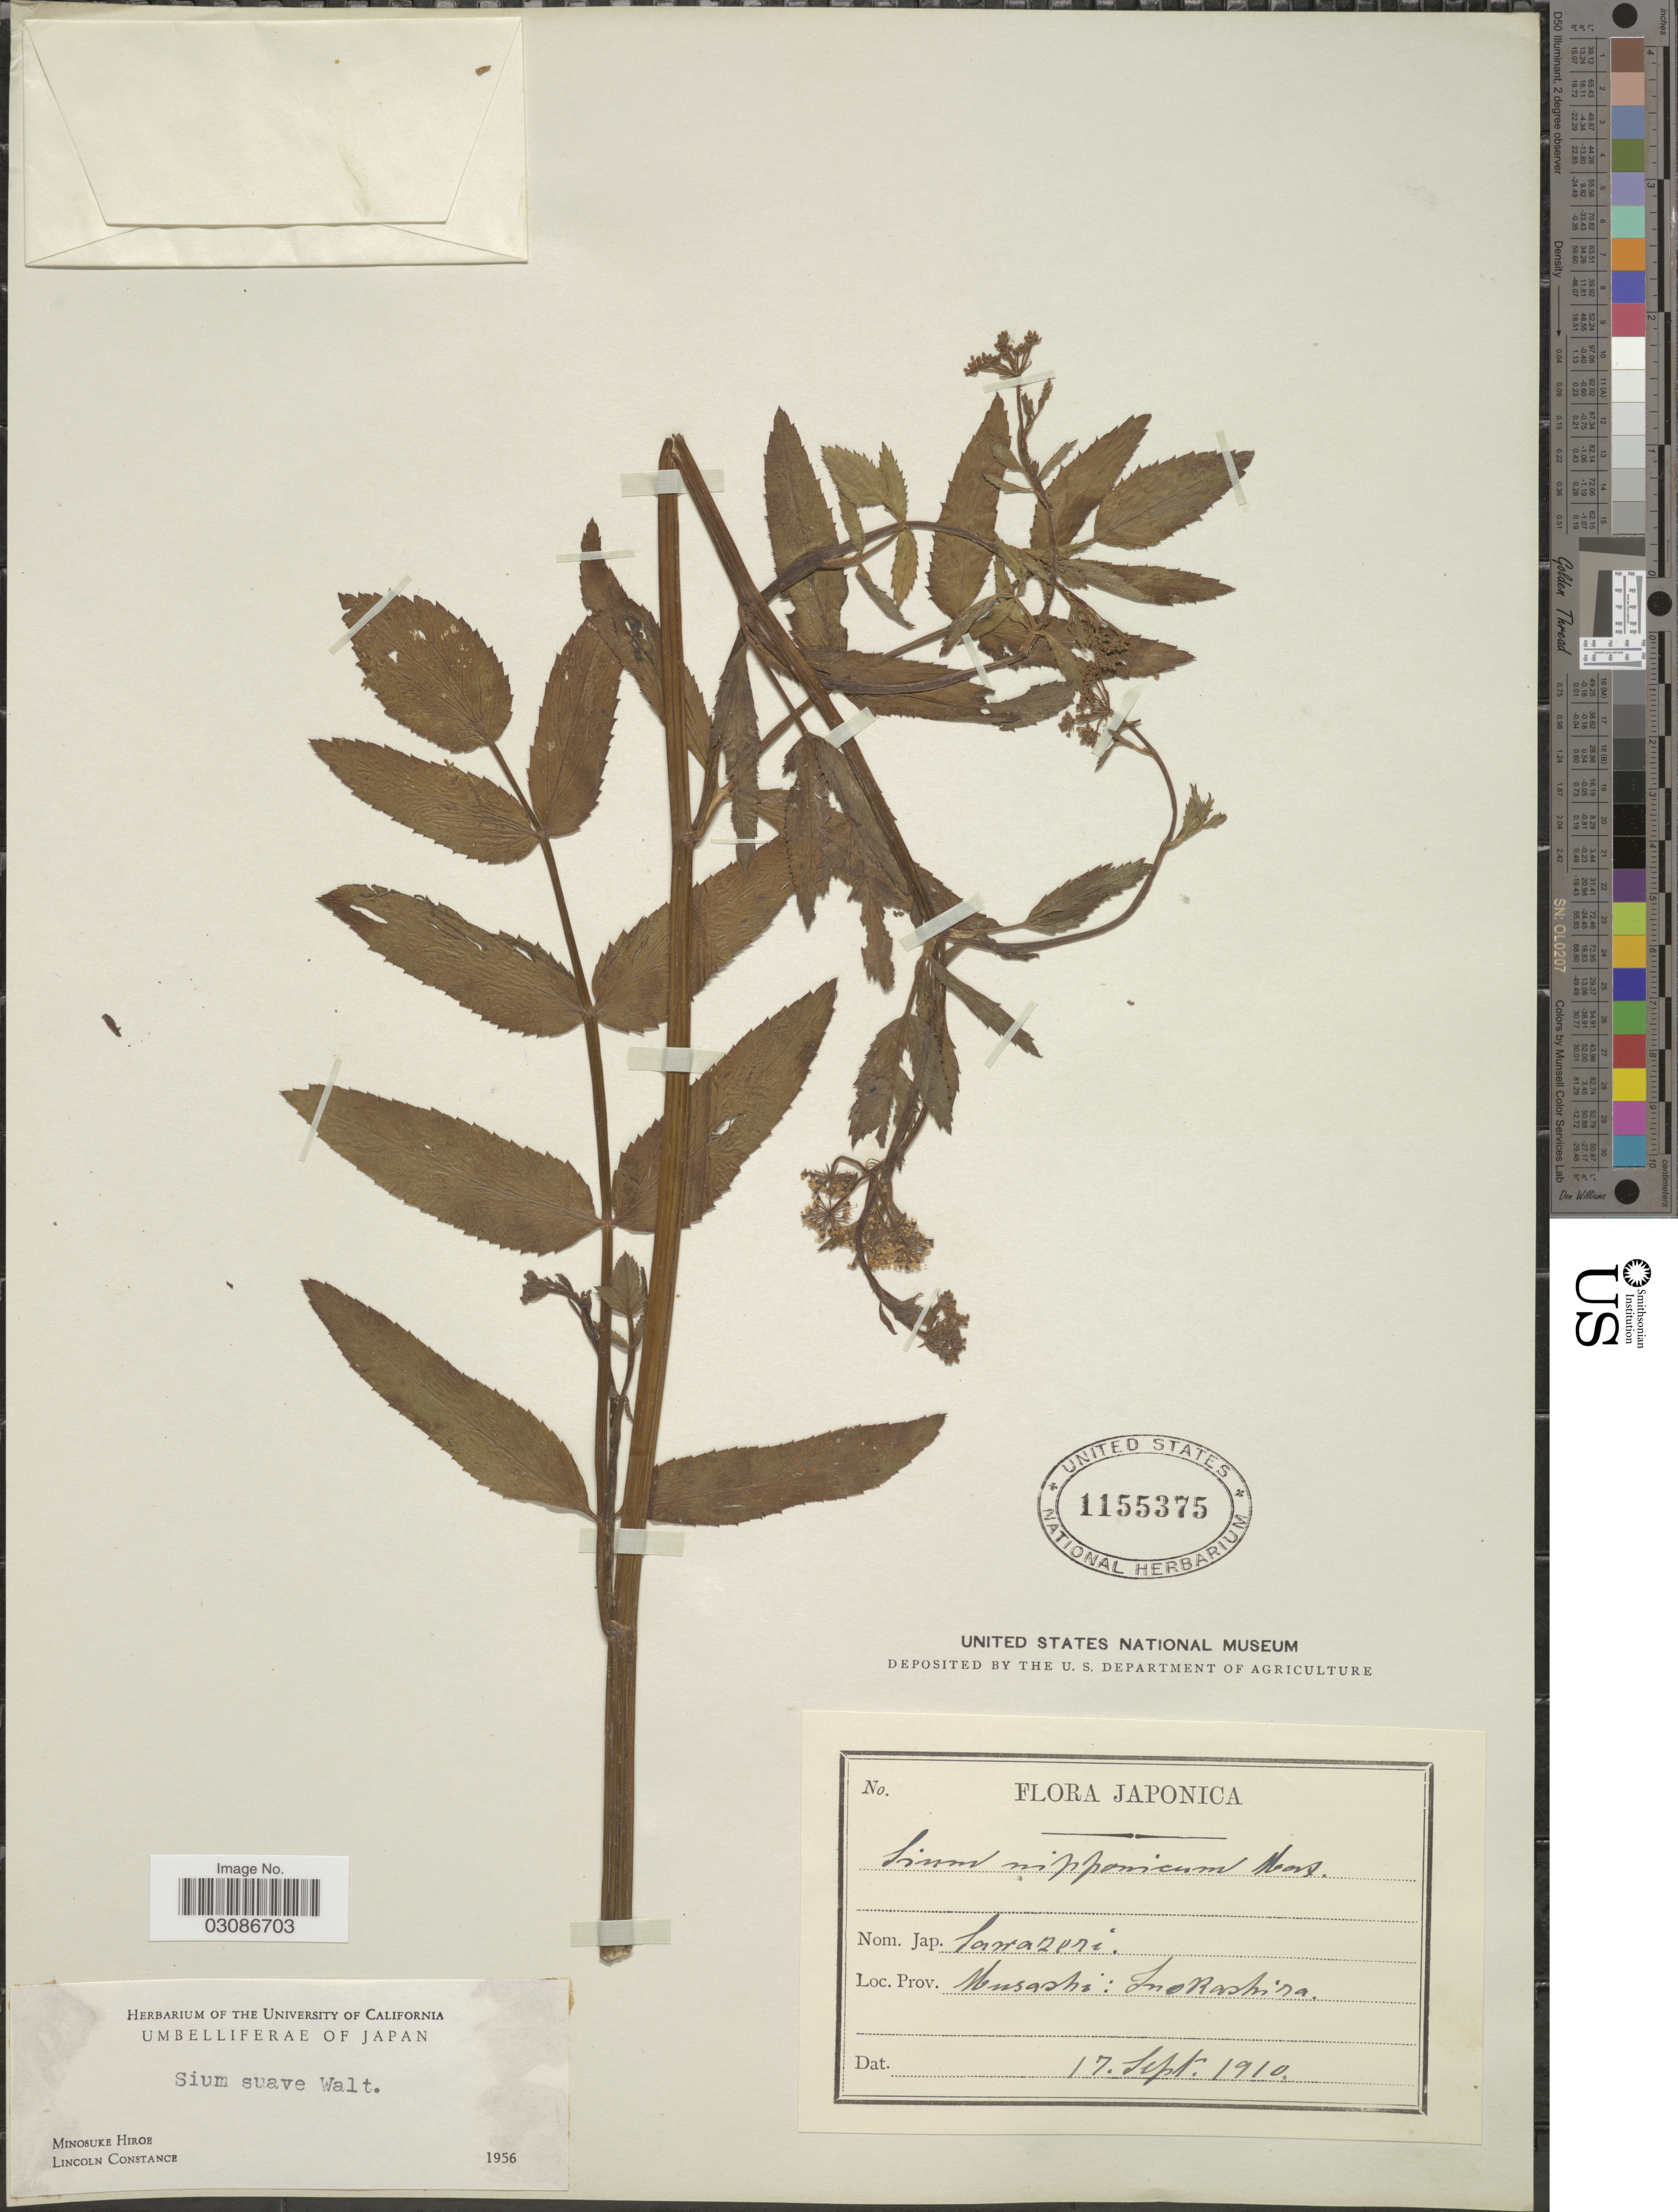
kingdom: Plantae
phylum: Tracheophyta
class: Magnoliopsida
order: Apiales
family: Apiaceae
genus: Sium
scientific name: Sium suave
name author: Walter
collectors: Facchini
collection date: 1910-09-17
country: Japan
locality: Japonica. Musashi: Inokashira.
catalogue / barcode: US 1155375